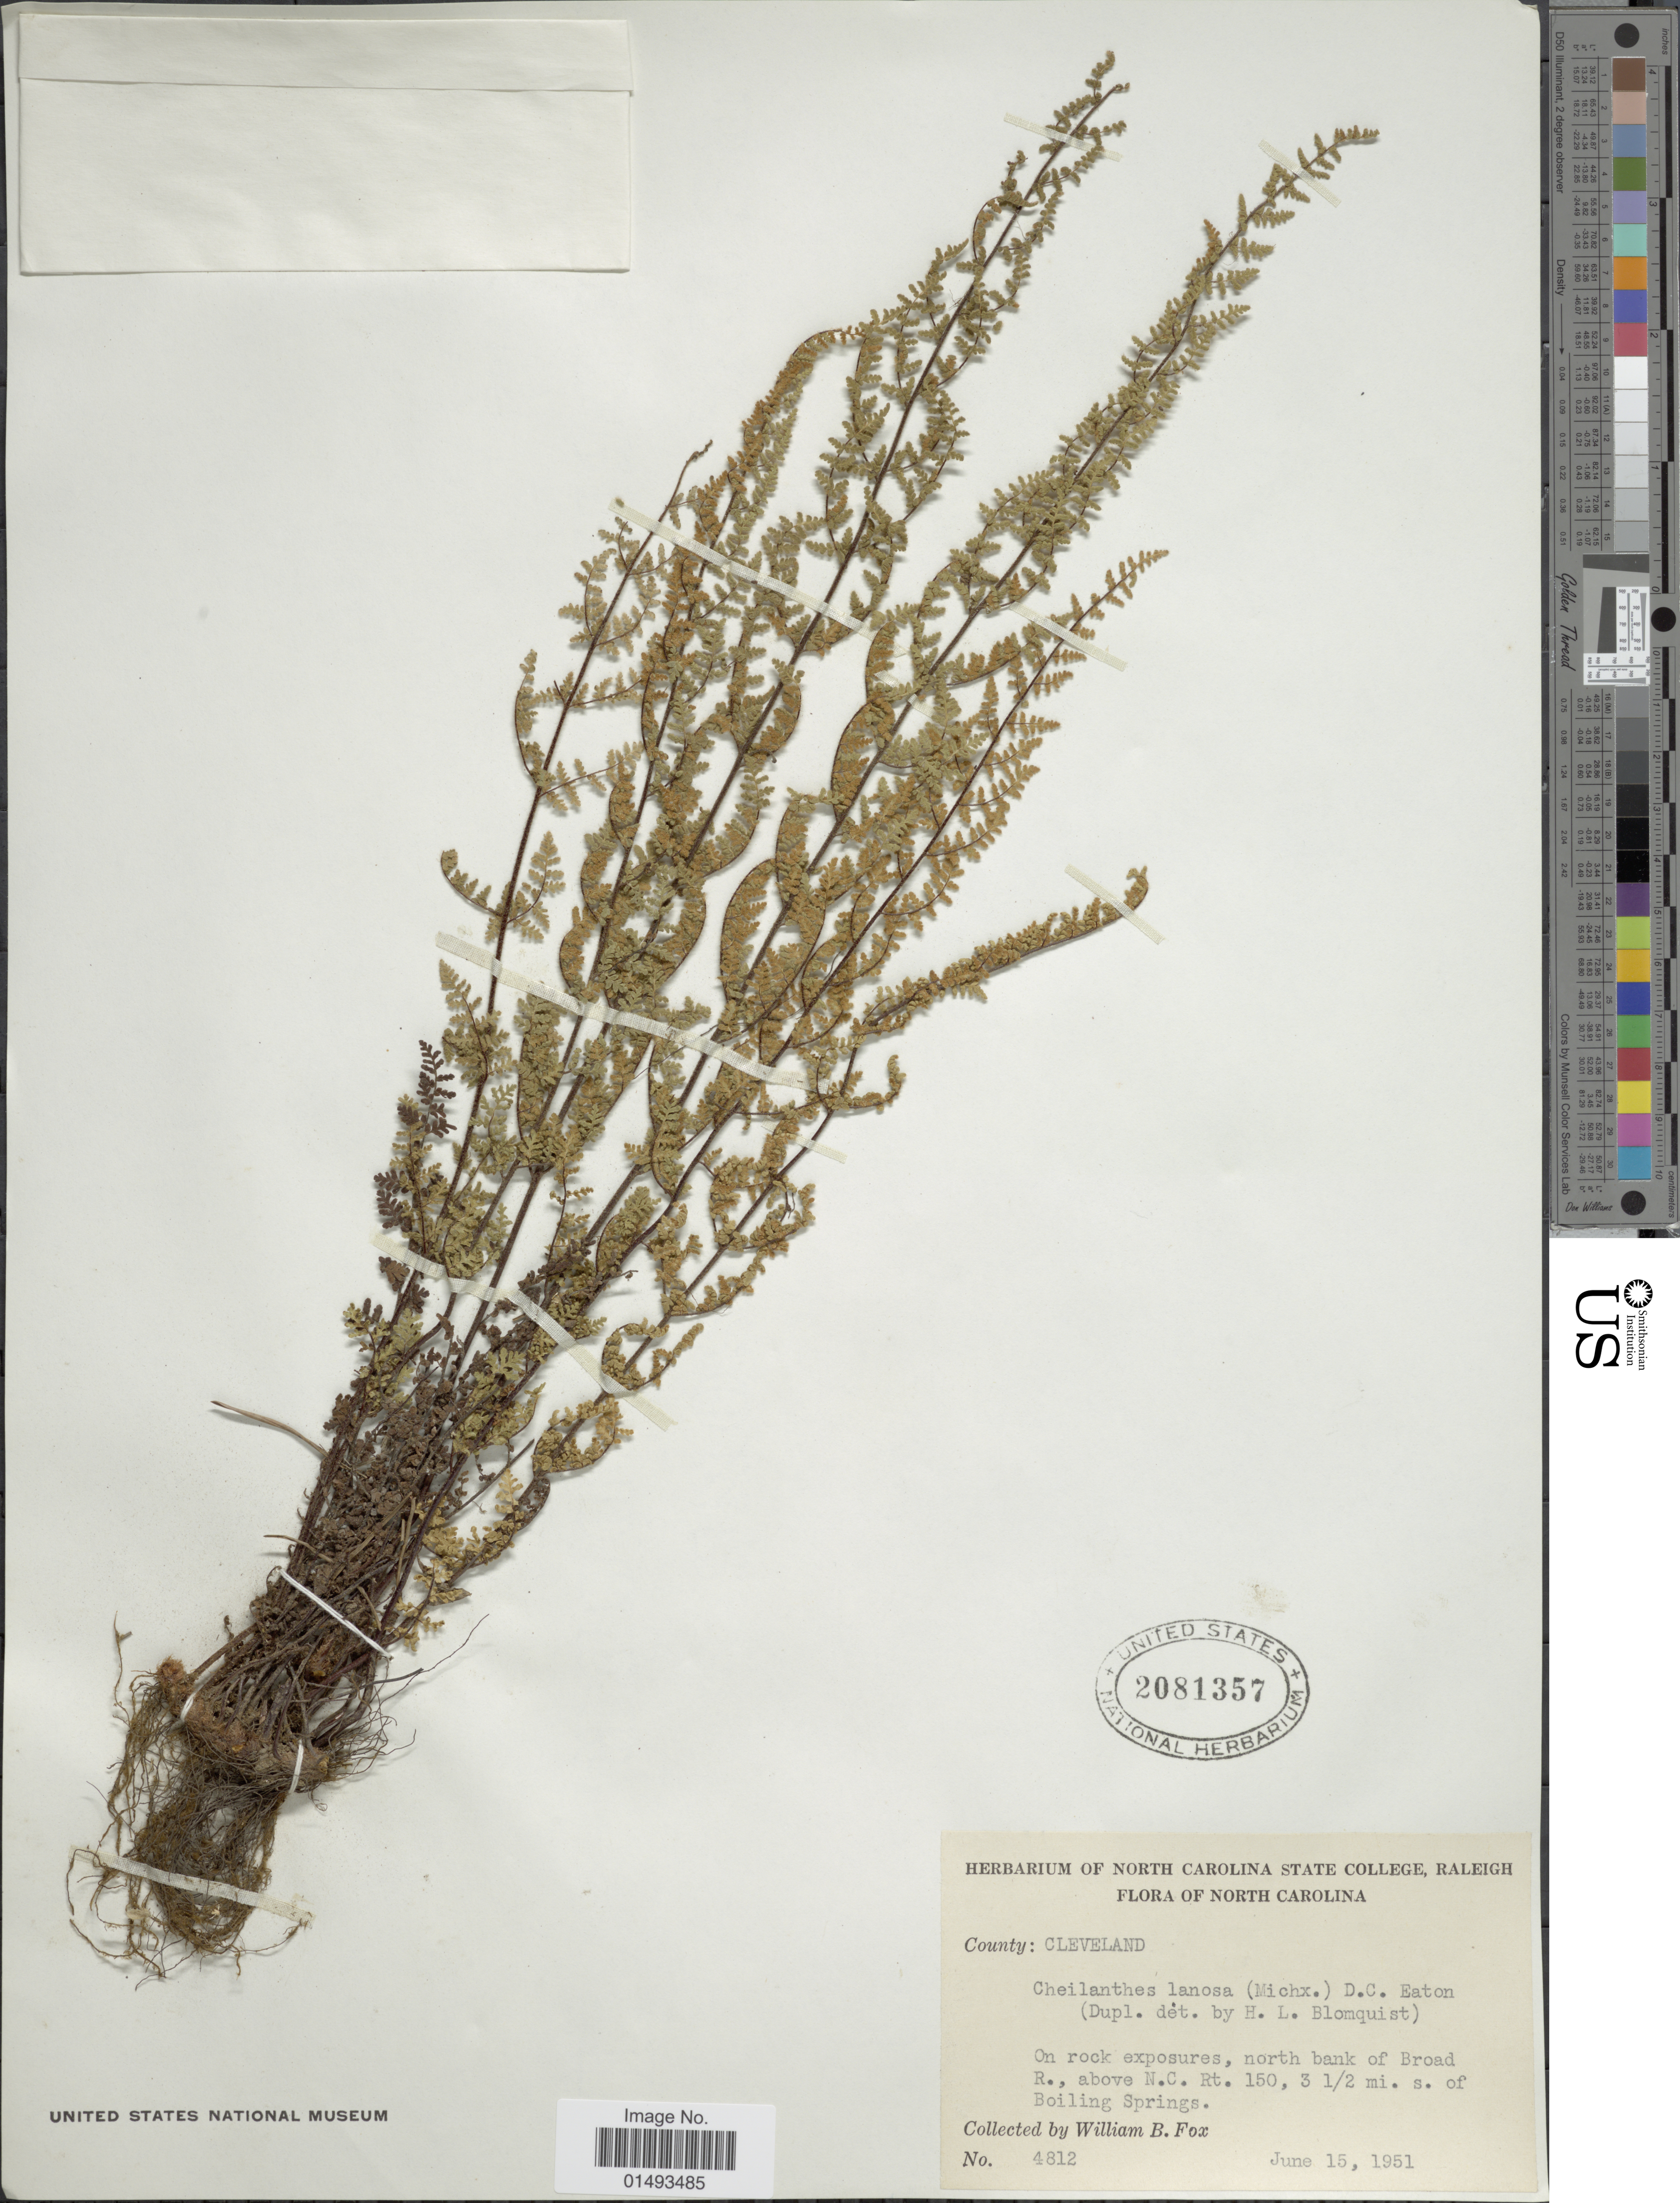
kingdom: Plantae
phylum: Tracheophyta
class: Polypodiopsida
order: Polypodiales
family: Pteridaceae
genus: Myriopteris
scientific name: Myriopteris lanosa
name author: (Michx.) Grusz & Windham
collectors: W. B. Fox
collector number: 4812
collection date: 1951-06-15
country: United States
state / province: North Carolina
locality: Flora of North Carolina, County: Clevenland, On rock exposures, north bank of Broad R. above N.C. Rt. 150. 3.5 mi, s, of Boiling Springs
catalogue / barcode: US 2081357